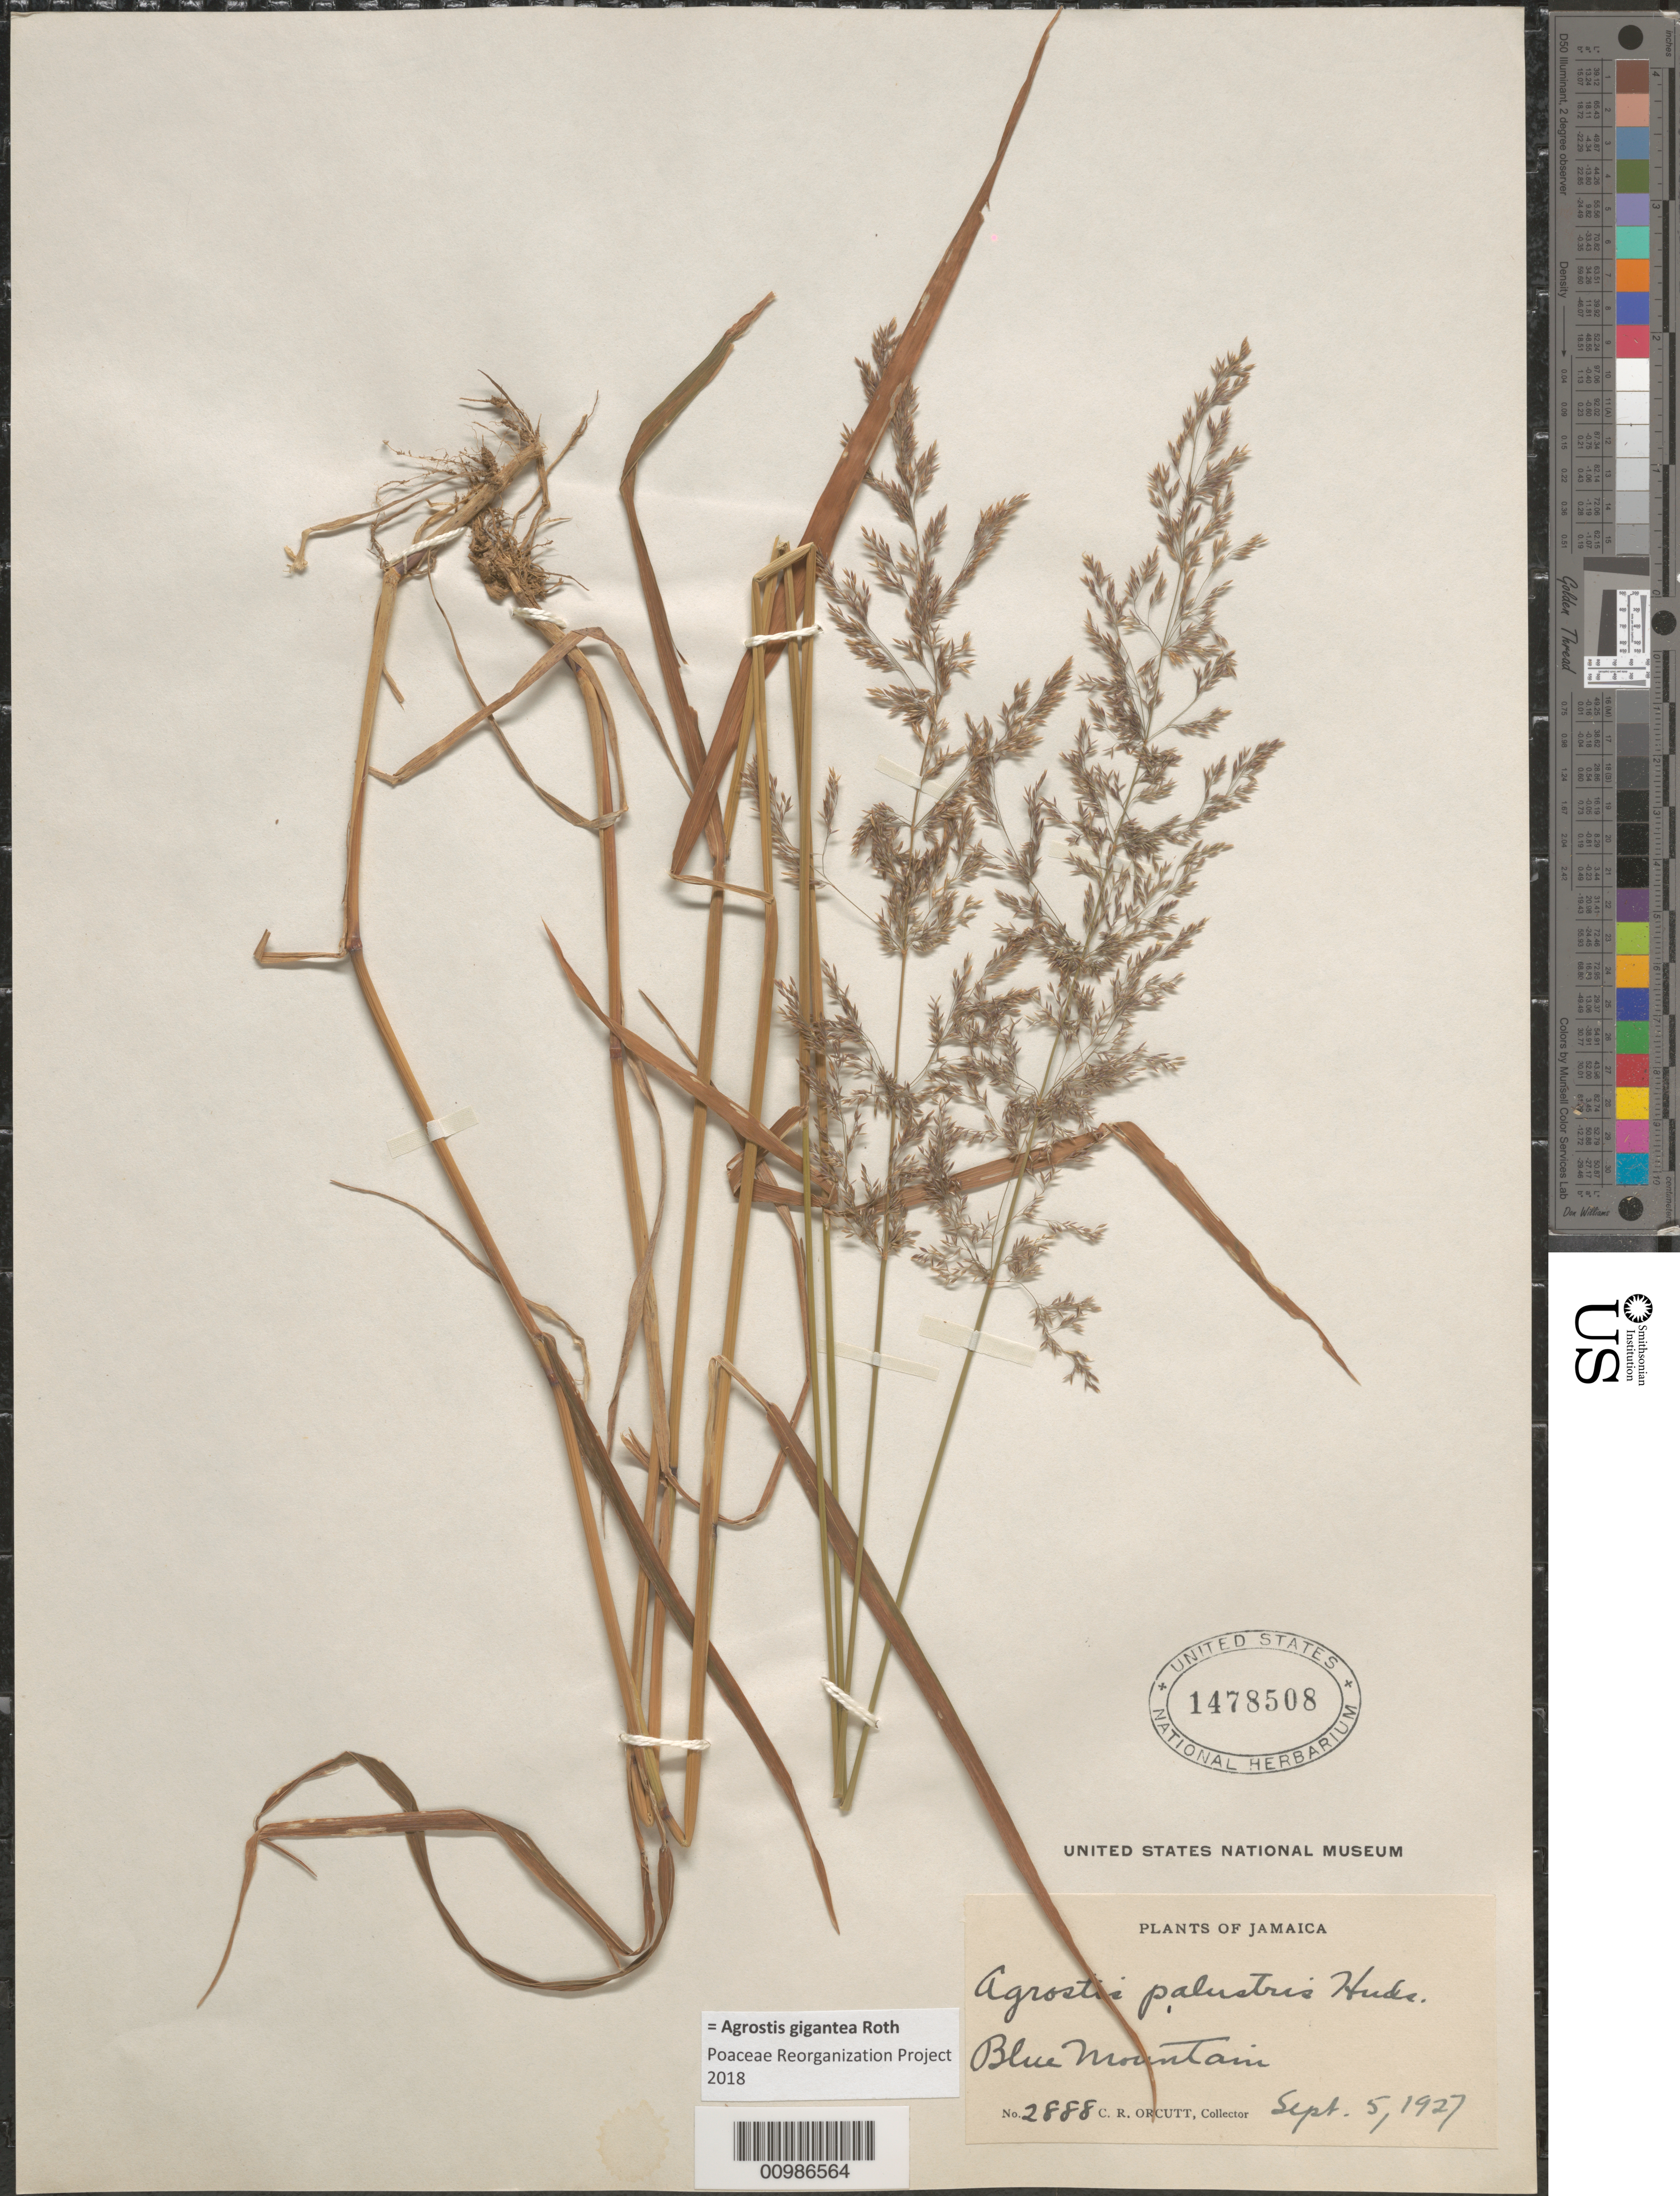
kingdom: Plantae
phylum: Tracheophyta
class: Liliopsida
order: Poales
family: Poaceae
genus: Agrostis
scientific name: Agrostis gigantea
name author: Roth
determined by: Poaceae Reorganization Project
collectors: C. R. Orcutt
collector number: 2888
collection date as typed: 05 Sep 1927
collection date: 1927-09-05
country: Jamaica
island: Jamaica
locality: Blue Mountain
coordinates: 0 N, 0 E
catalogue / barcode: US 1478508